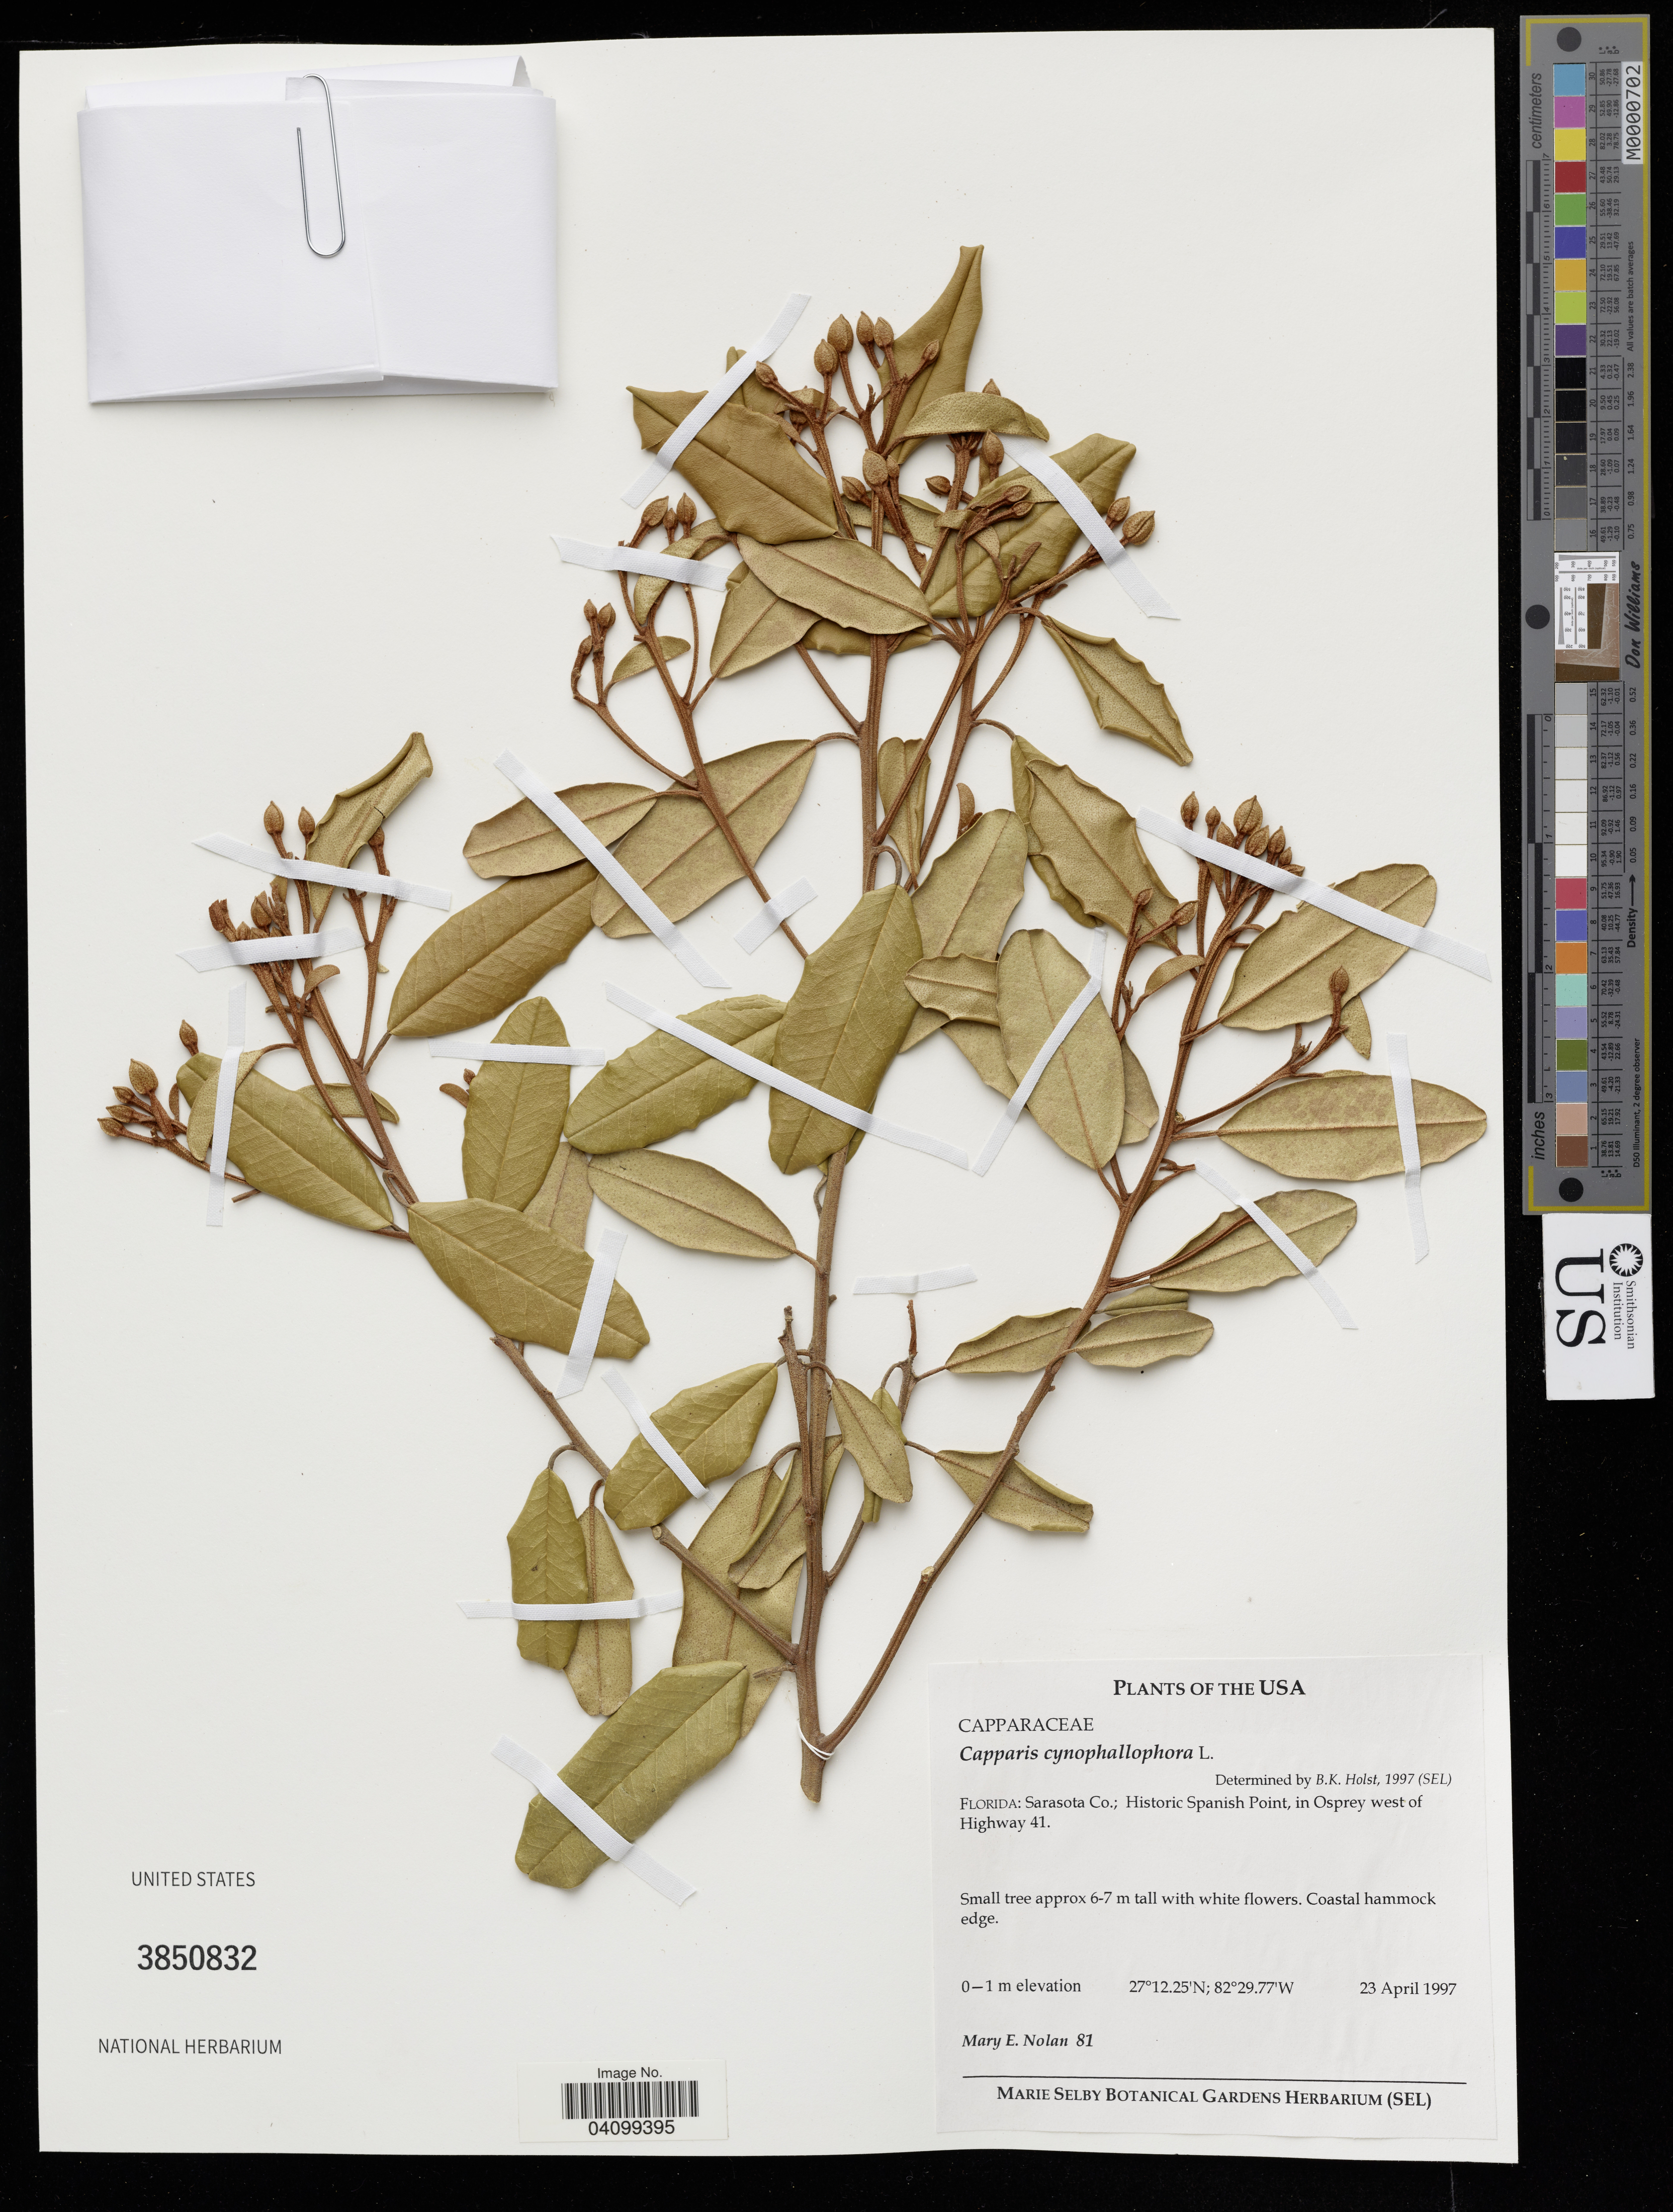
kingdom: Plantae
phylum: Tracheophyta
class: Magnoliopsida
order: Brassicales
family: Capparaceae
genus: Capparis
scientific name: Capparis cynophallophora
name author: L.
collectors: M. Nolan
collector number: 81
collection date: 1997-04-23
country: United States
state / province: Florida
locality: Sarasota Co.; Historic Spanish Point, in Osprey West of Highway 41.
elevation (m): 0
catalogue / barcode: US 3850832